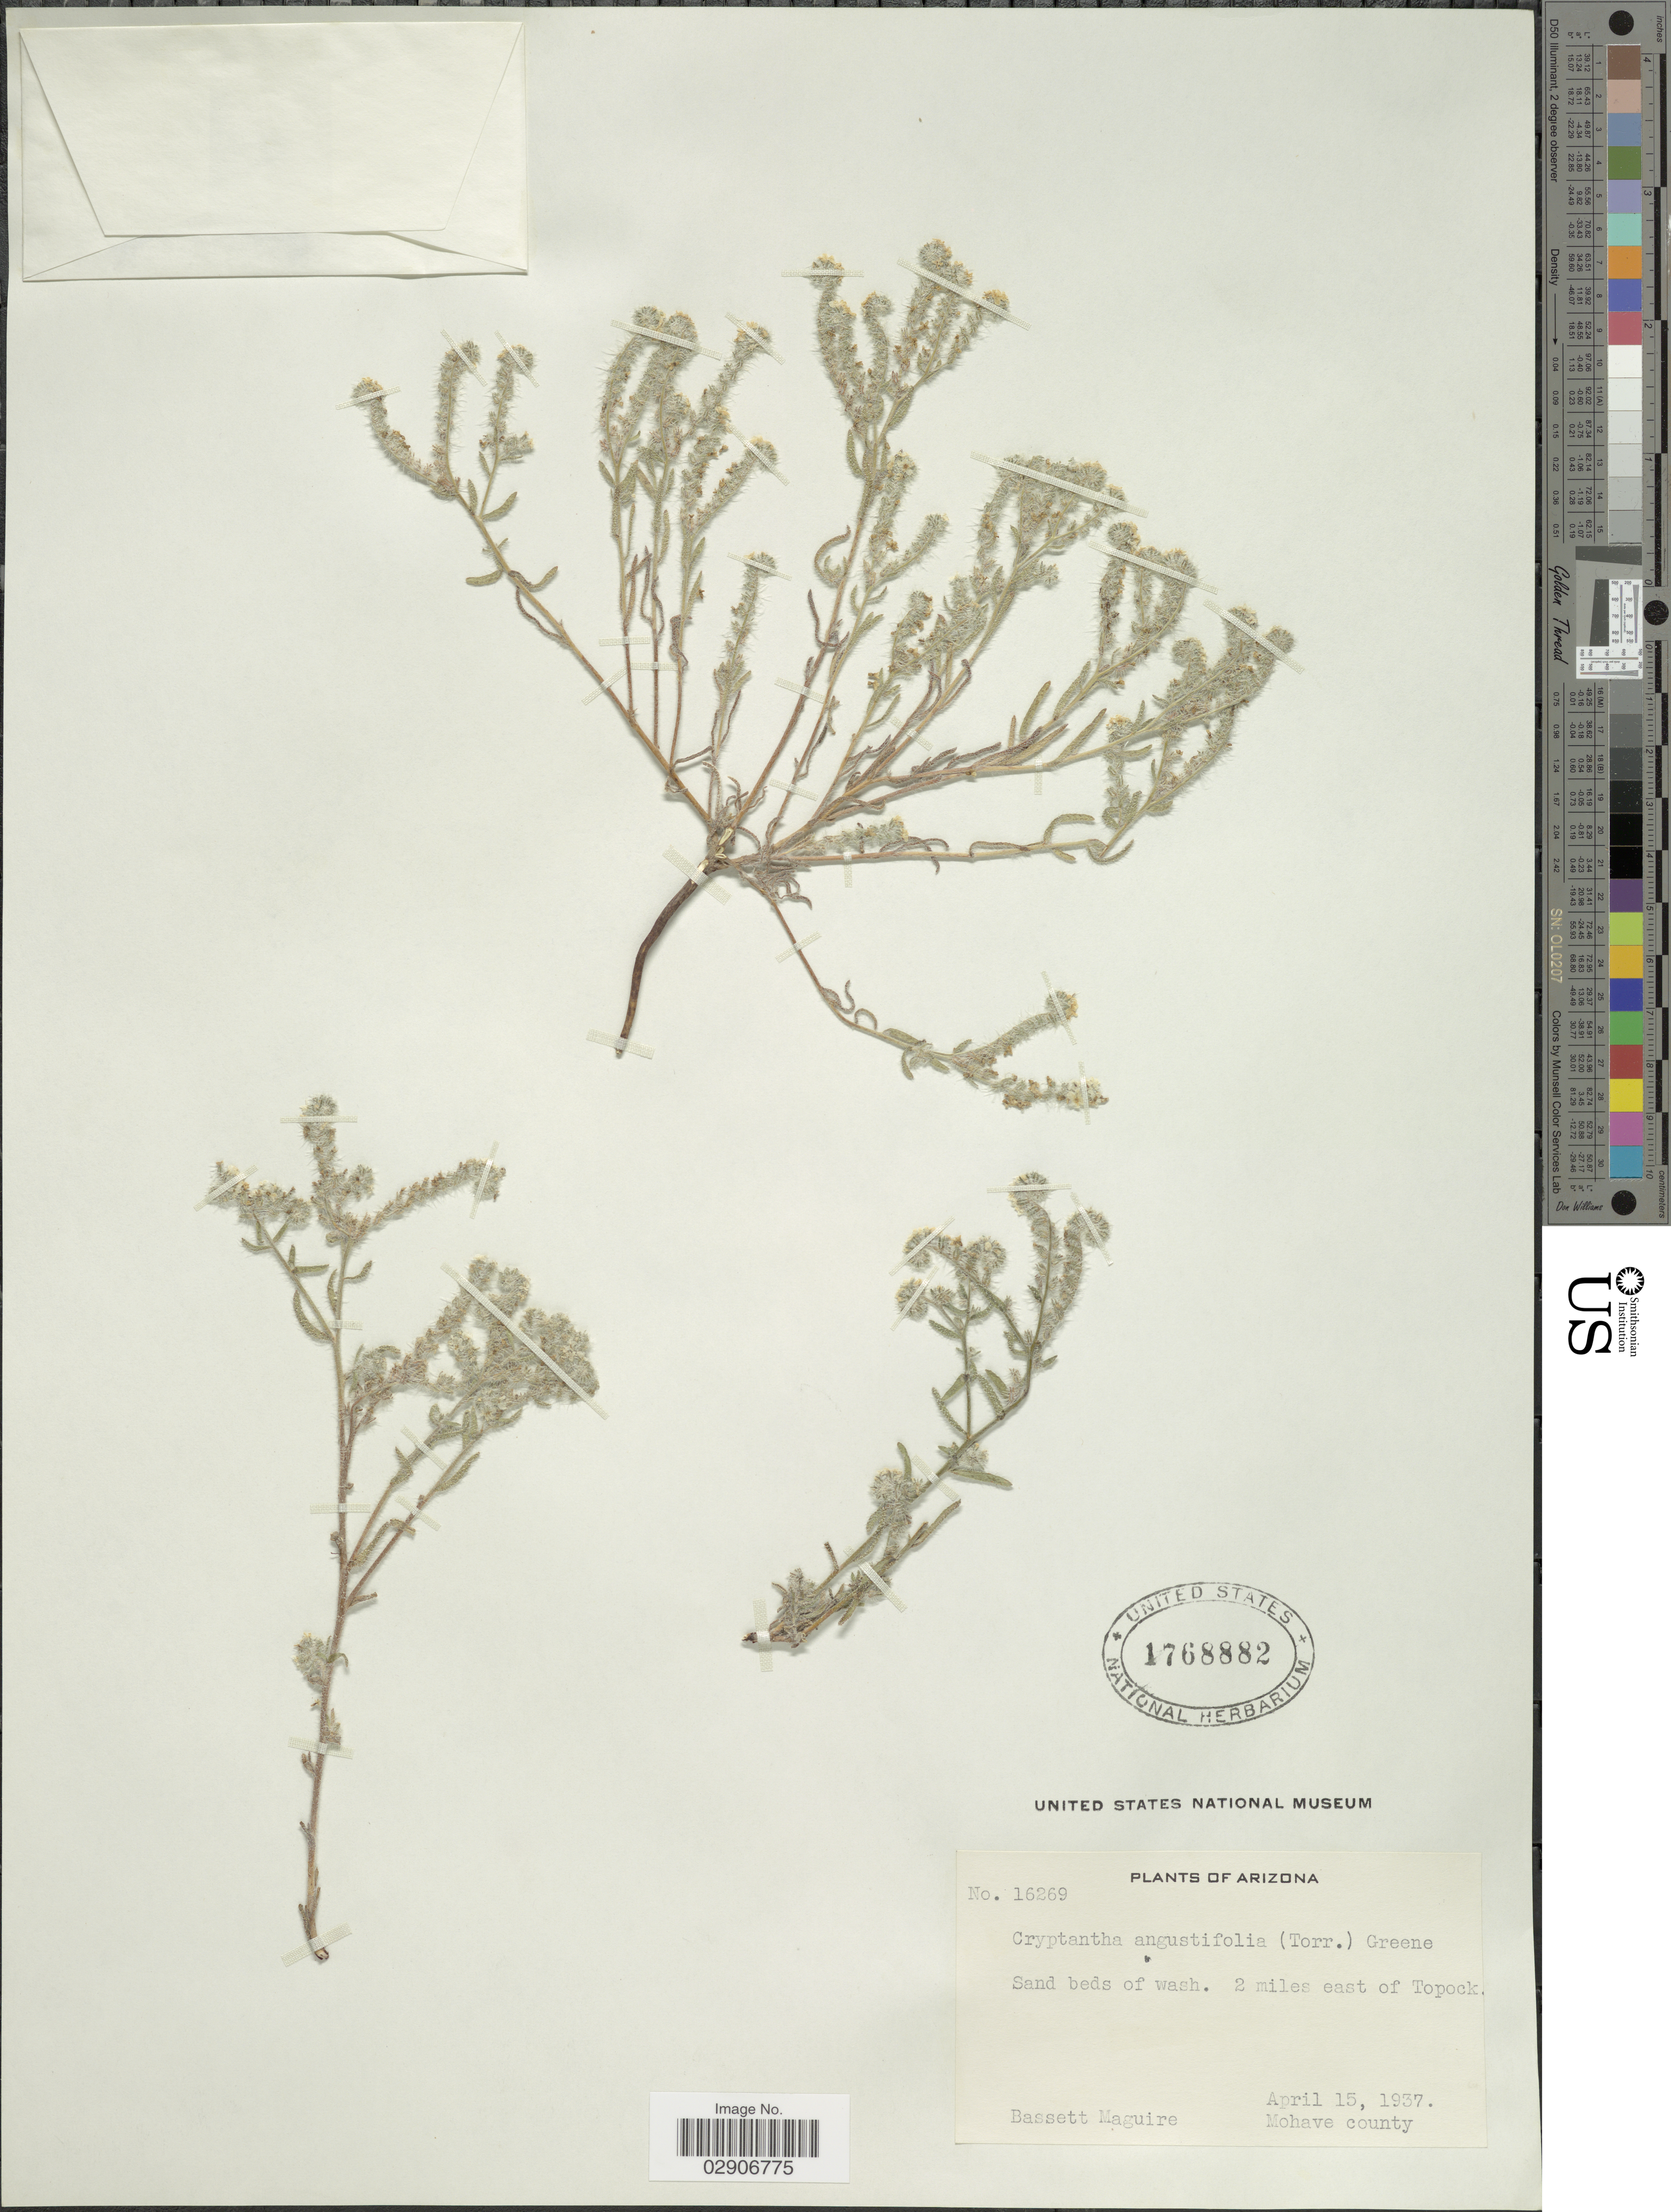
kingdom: Plantae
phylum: Tracheophyta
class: Magnoliopsida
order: Boraginales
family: Boraginaceae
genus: Cryptantha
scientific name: Cryptantha angustifolia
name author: (Torr.) Greene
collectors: B. Maguire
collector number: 16269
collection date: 1937-04-15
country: United States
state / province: Arizona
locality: Sand beds of wash. 2 miles east of Topock. Mohave County.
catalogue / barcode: US 1768882